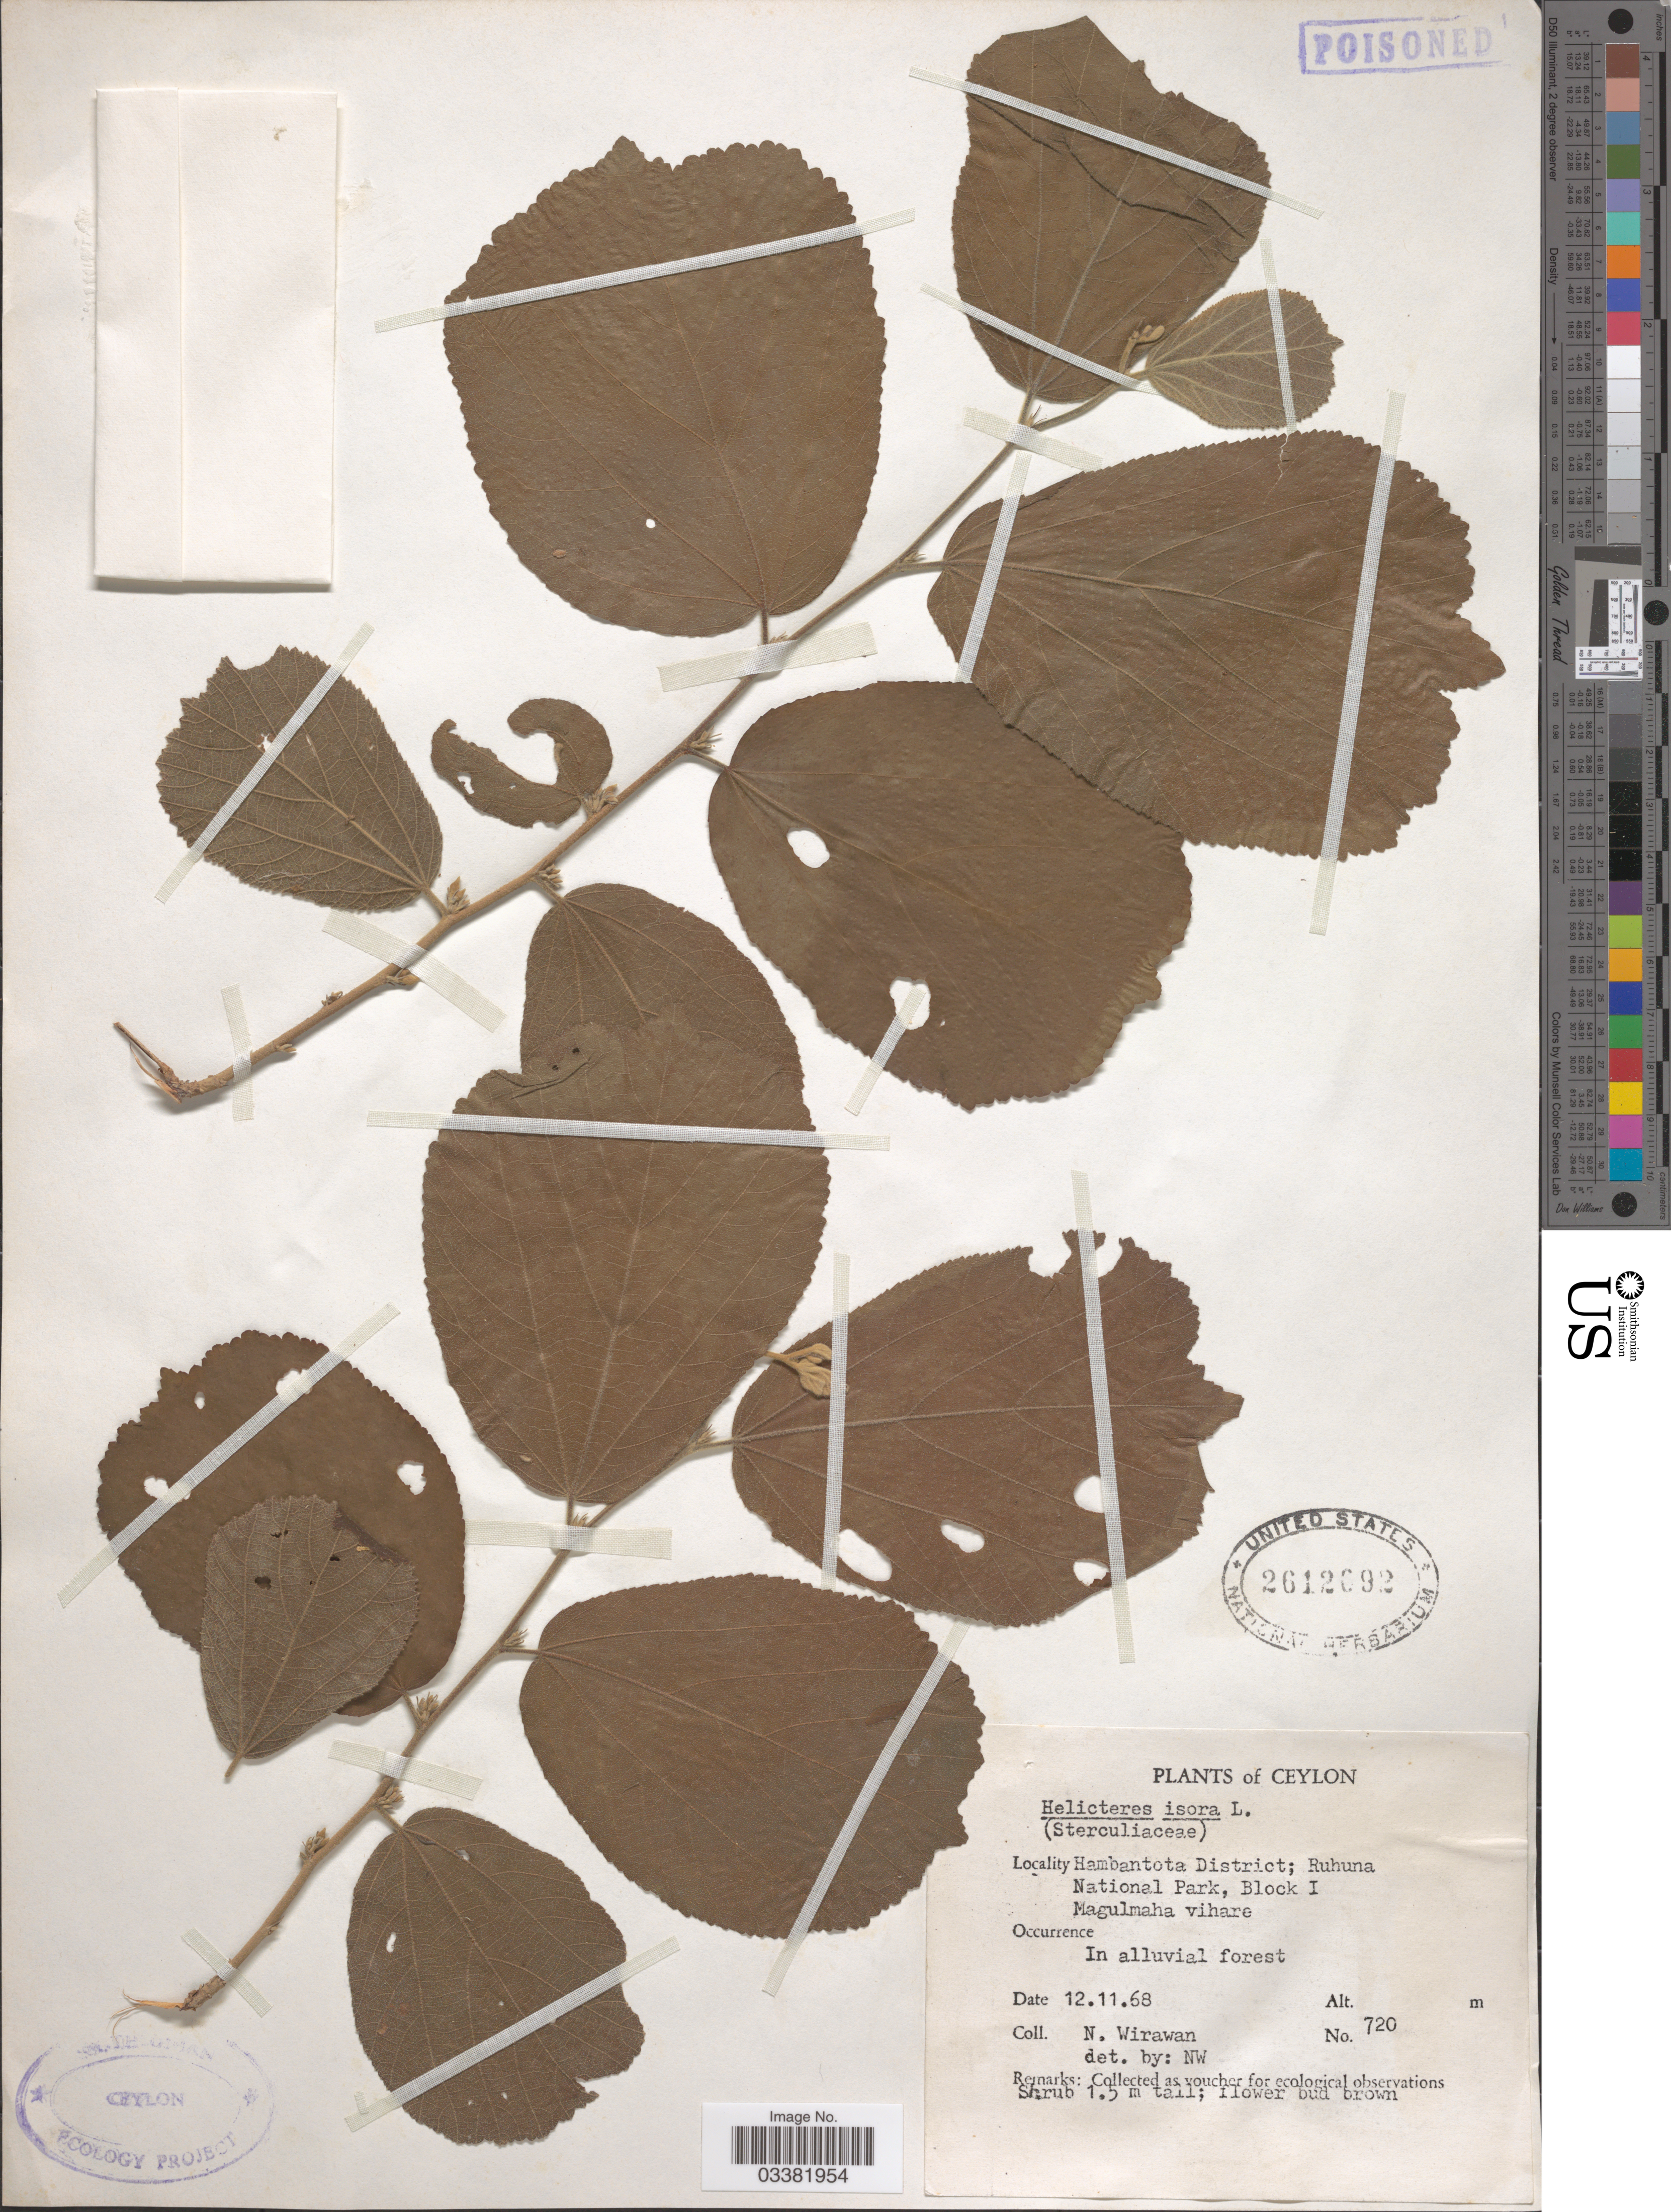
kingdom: Plantae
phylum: Tracheophyta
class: Magnoliopsida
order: Malvales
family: Malvaceae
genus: Helicteres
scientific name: Helicteres isora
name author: L.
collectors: N. Wirawan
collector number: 720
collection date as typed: Transcribed d/m/y: 12/11/68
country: Sri Lanka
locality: Ceylon. Hambantota District; Ruhuna National Park, Block I Magulmaha vihare.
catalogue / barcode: US 2612092